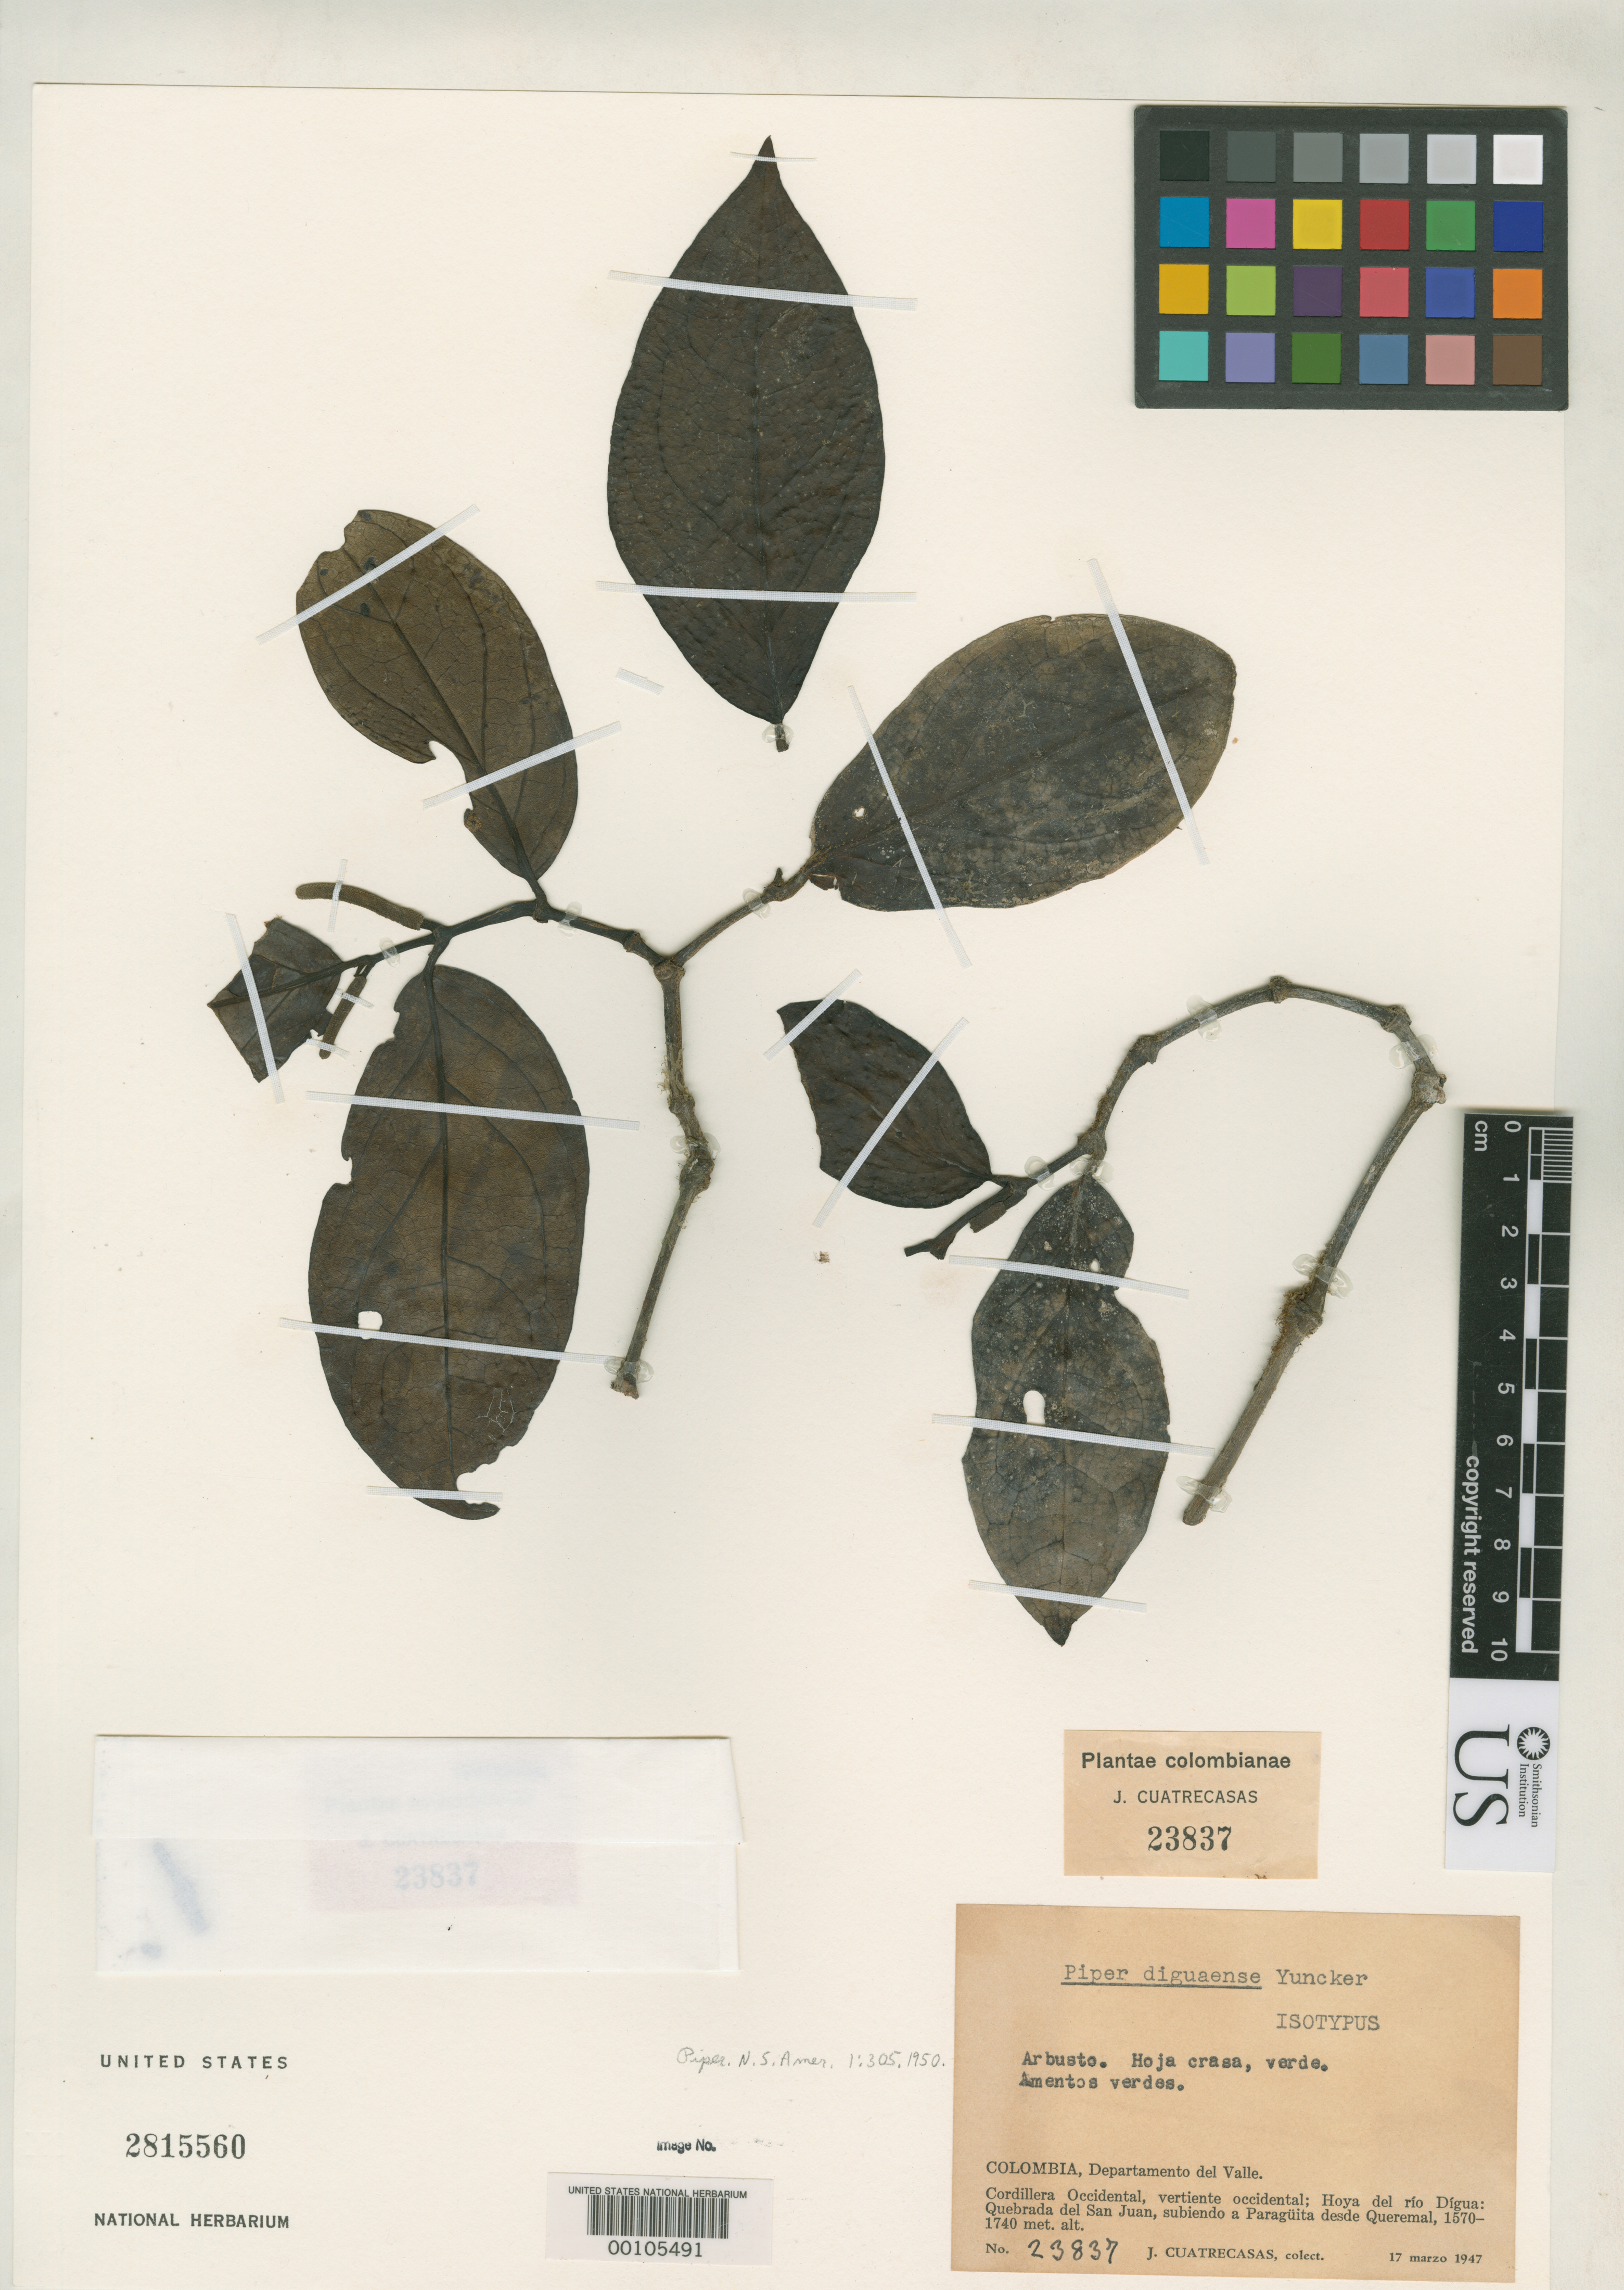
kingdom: Plantae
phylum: Tracheophyta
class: Magnoliopsida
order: Piperales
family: Piperaceae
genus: Piper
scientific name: Piper diguaense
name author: Yunck. in Trel. & Yunck.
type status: Isotype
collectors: J. Cuatrecasas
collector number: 23837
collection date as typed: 17 Mar 1947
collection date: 1947-03-17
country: Colombia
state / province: Valle del Cauca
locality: Hoya del Rio Digua, Quebrada del San Juan.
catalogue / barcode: US 2815560